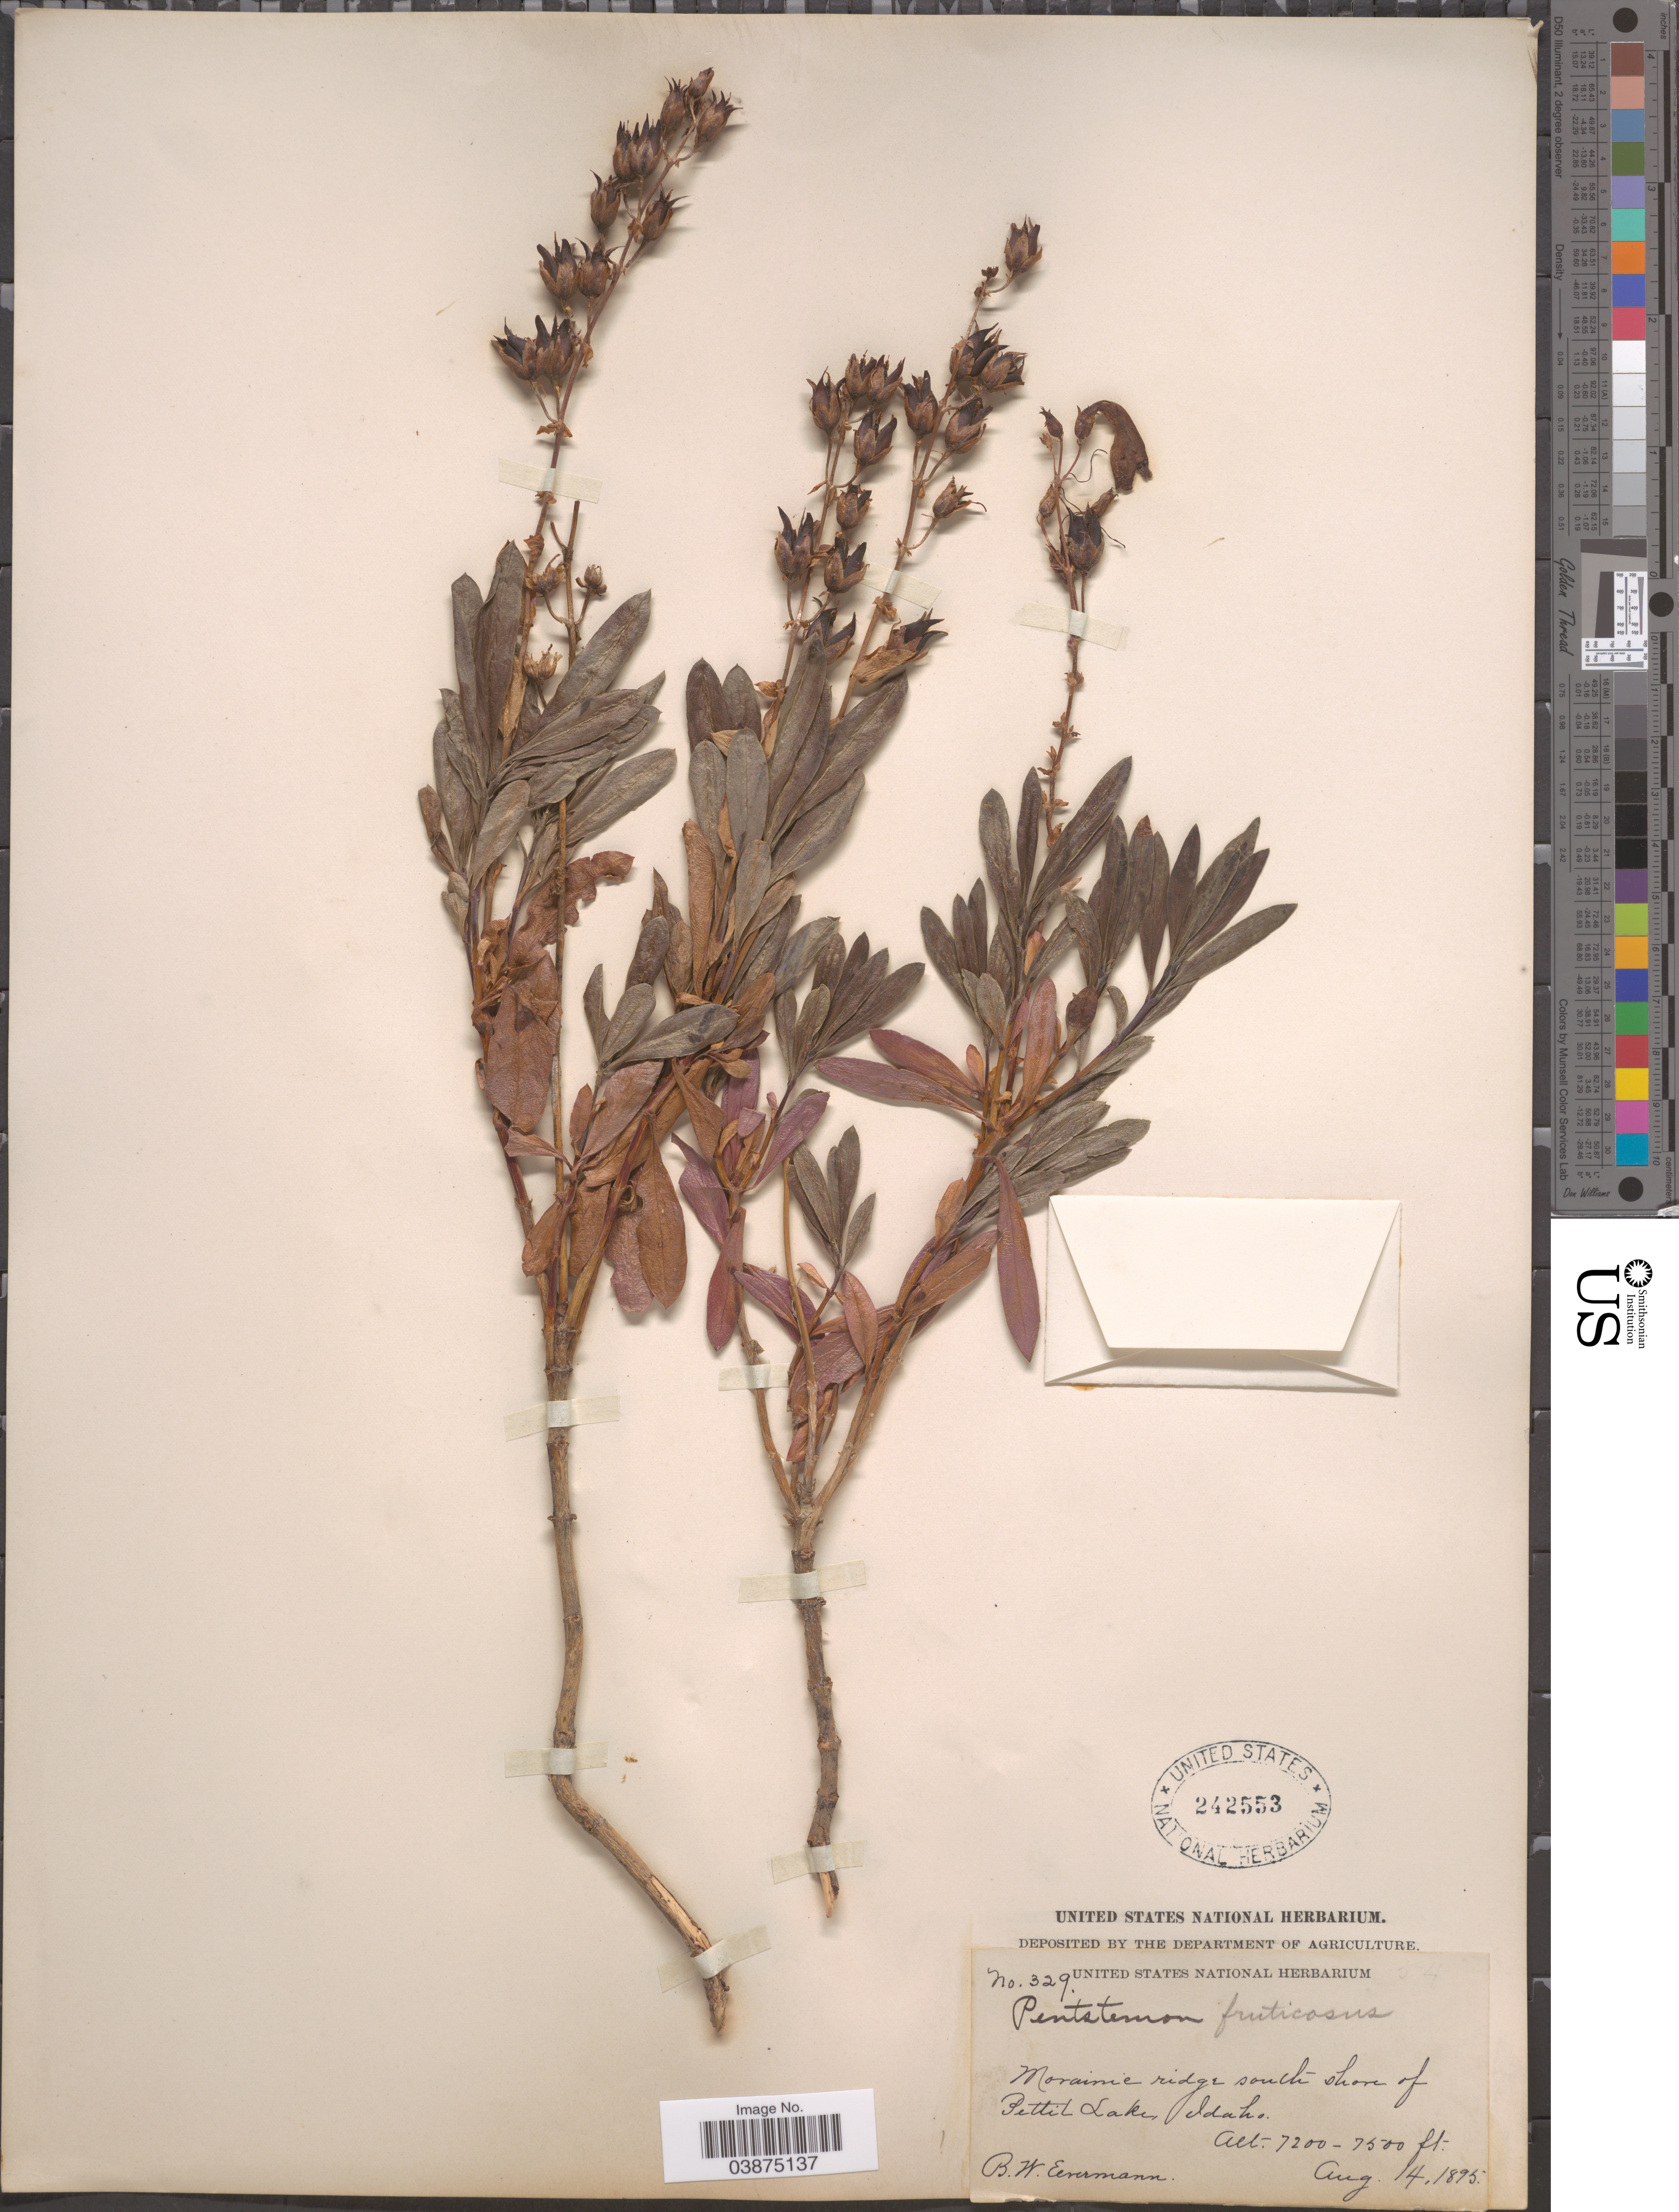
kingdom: Plantae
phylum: Tracheophyta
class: Magnoliopsida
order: Lamiales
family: Plantaginaceae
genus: Penstemon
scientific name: Penstemon fruticosus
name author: (Pursh) Greene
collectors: B. W. Evermann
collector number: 329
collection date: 1895-08-14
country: United States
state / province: Idaho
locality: Morainie ridge south shore of Pettit Lake.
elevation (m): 2195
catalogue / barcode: US 242553